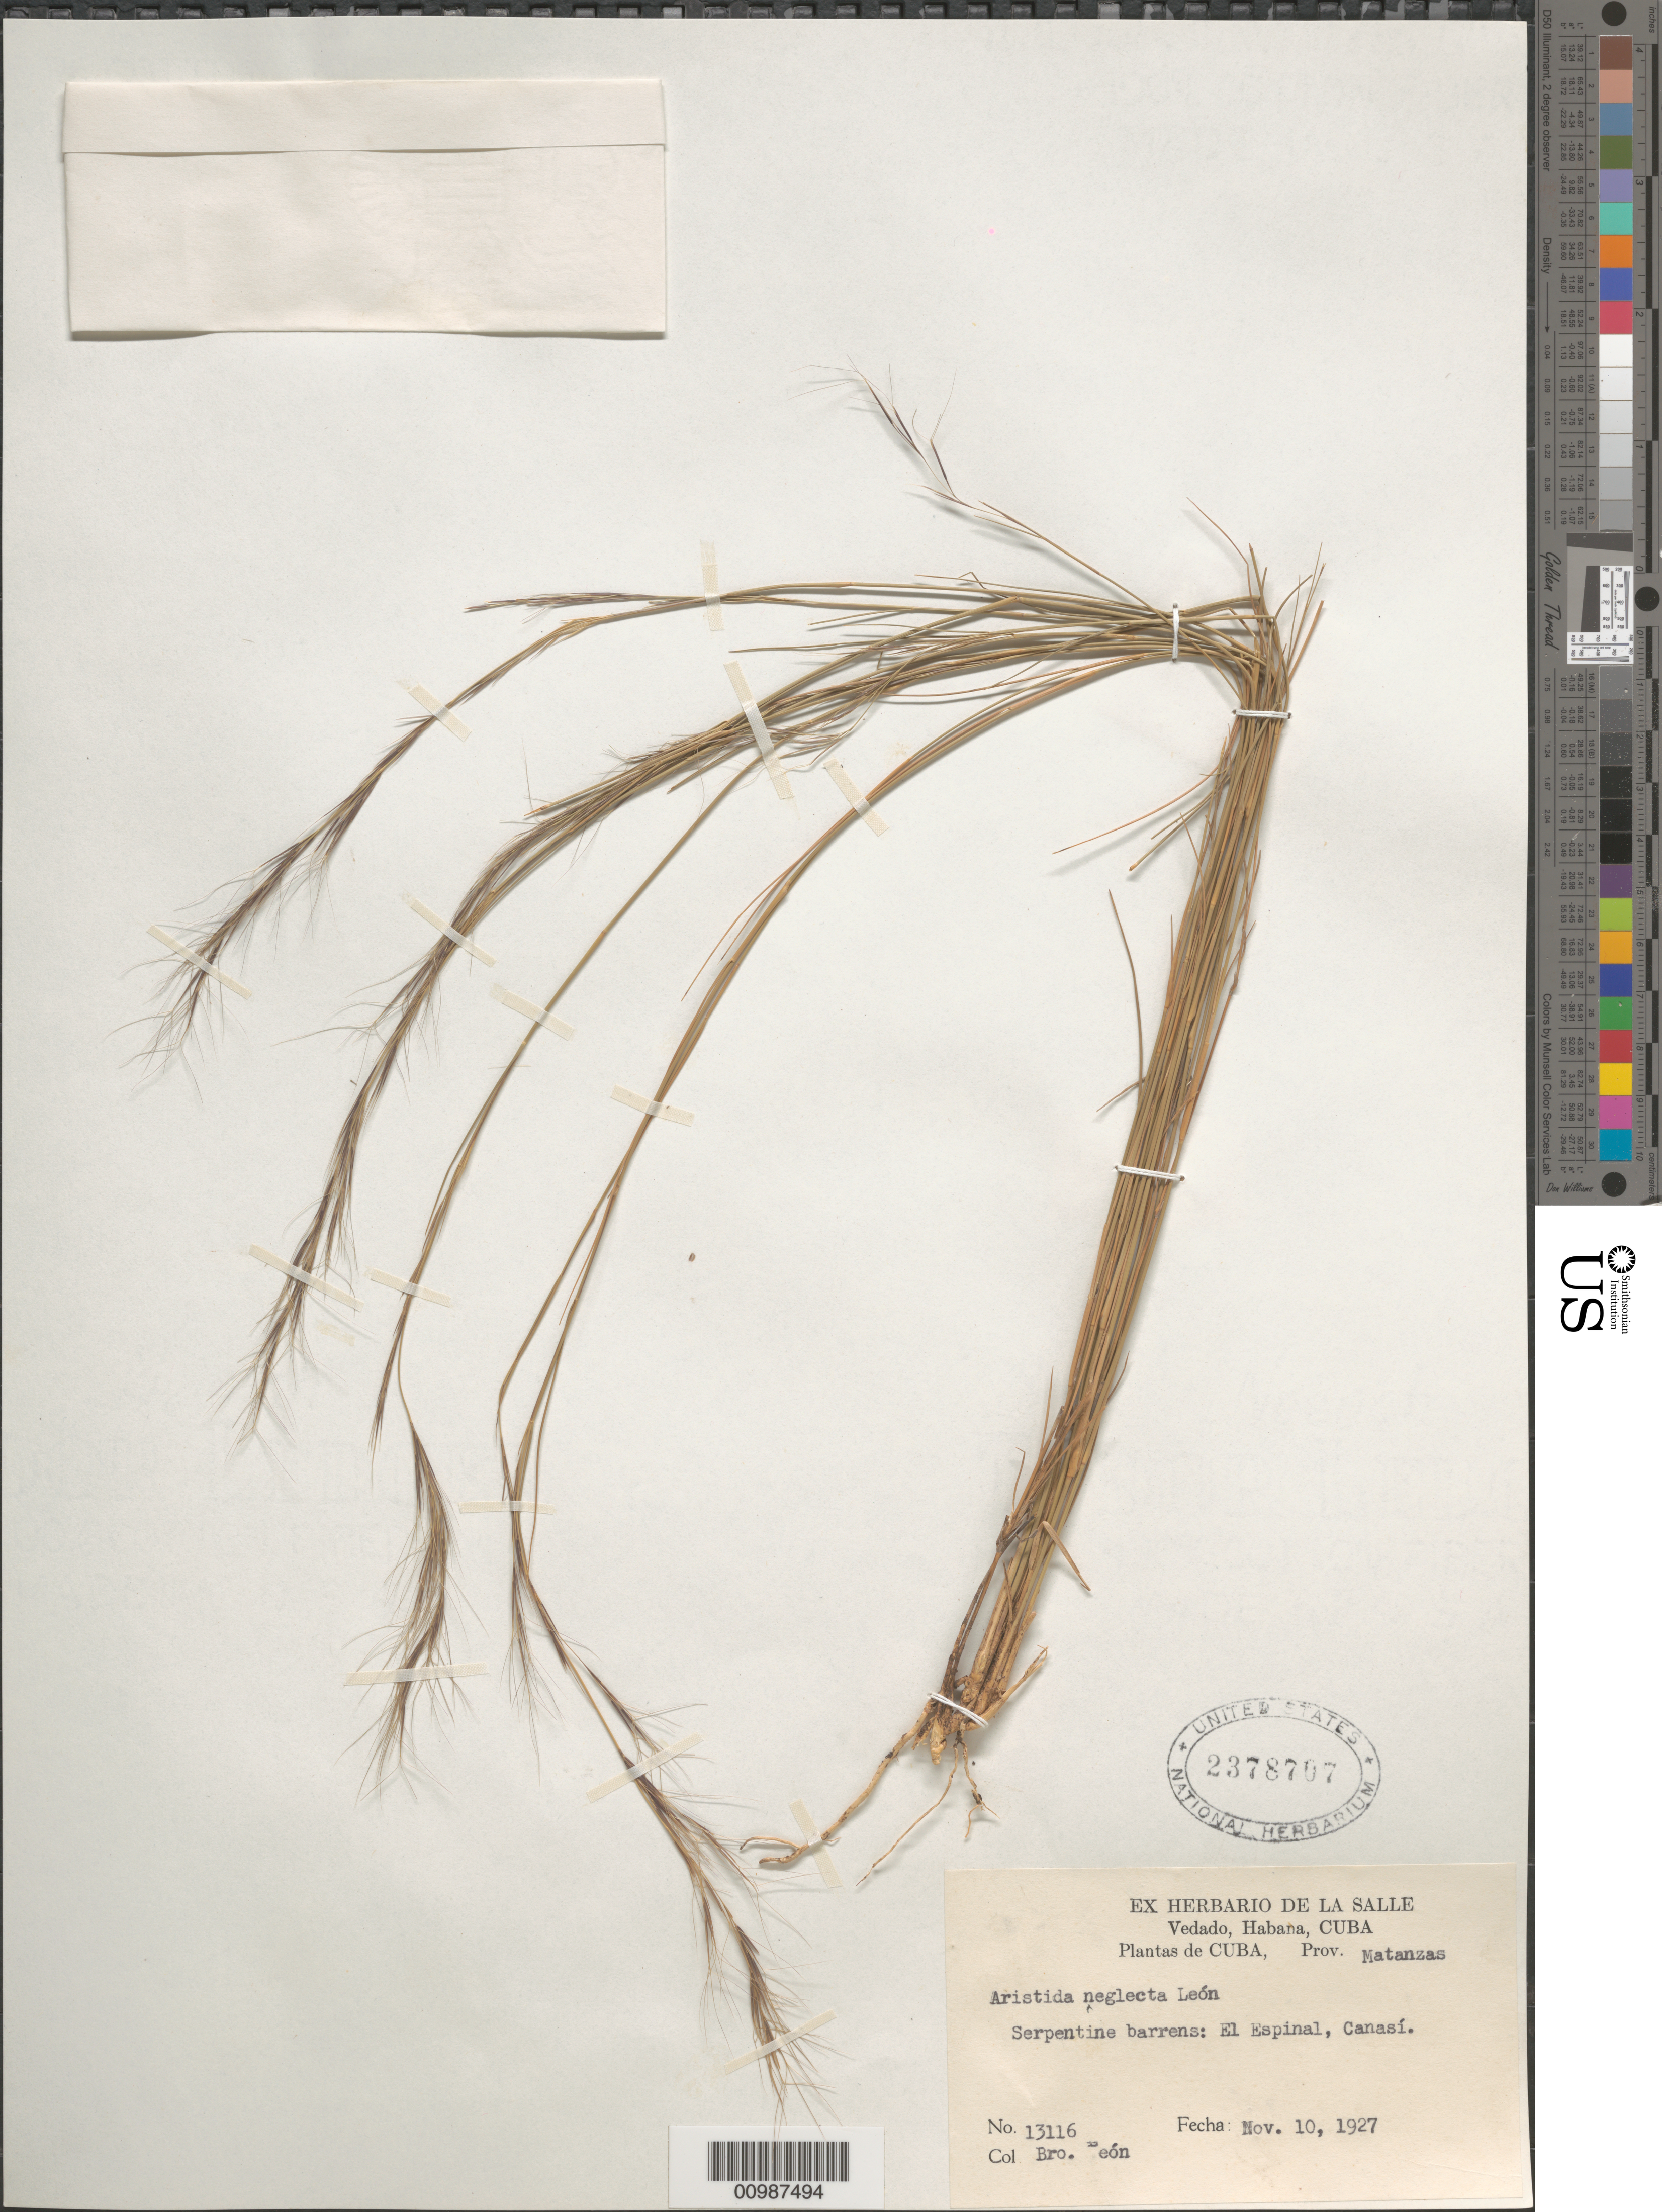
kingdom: Plantae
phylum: Tracheophyta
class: Liliopsida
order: Poales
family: Poaceae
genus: Aristida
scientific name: Aristida neglecta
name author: León ex Hitchc.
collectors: Bro. León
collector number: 13116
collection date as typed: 10 Nov 1927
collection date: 1927-11-10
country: Cuba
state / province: Matanzas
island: Cuba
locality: El Espinal, Canasi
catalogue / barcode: US 2378707